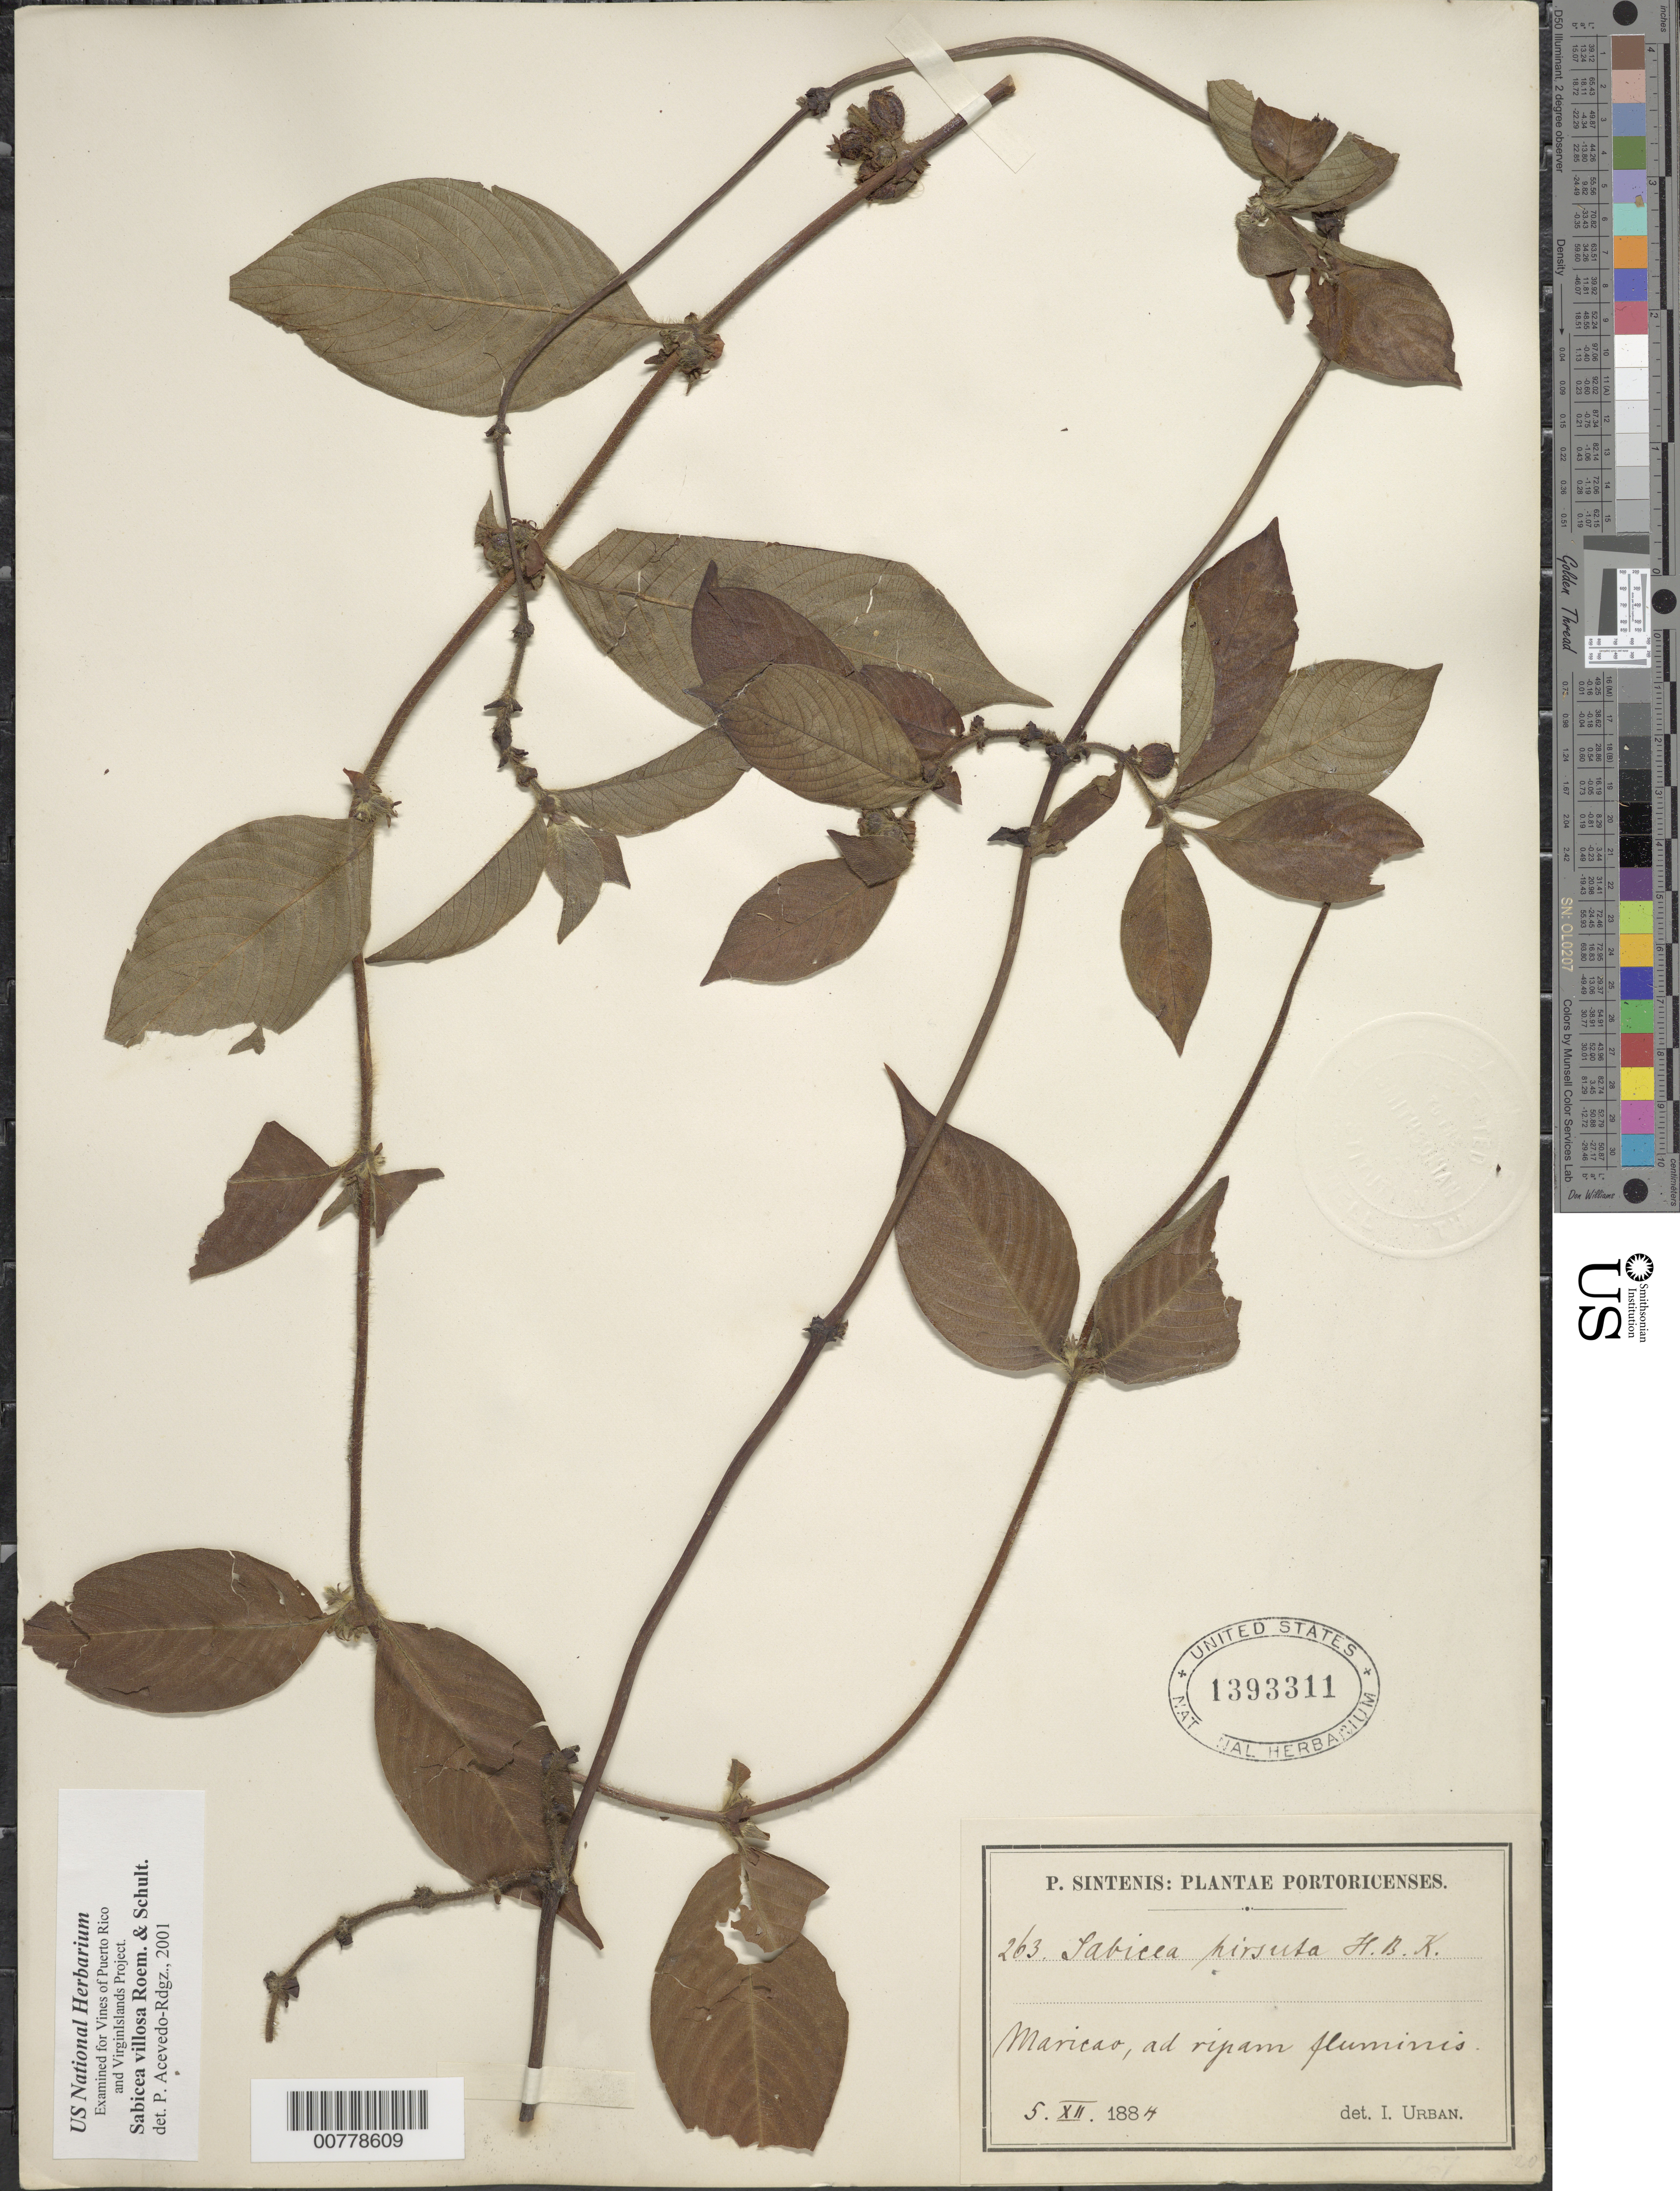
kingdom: Plantae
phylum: Tracheophyta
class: Magnoliopsida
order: Gentianales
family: Rubiaceae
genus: Sabicea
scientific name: Sabicea villosa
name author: Willd. ex Roem. & Schult.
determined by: Acevedo-Rodríguez, P., (BOT), Smithsonian Institution - National Museum of Natural History (UNITED STATES)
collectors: P. Sintenis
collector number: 263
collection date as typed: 05 Dec 1884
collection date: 1884-12-05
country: Puerto Rico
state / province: Maricao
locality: Maricao ad ripam fluminis.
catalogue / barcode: US 1393311